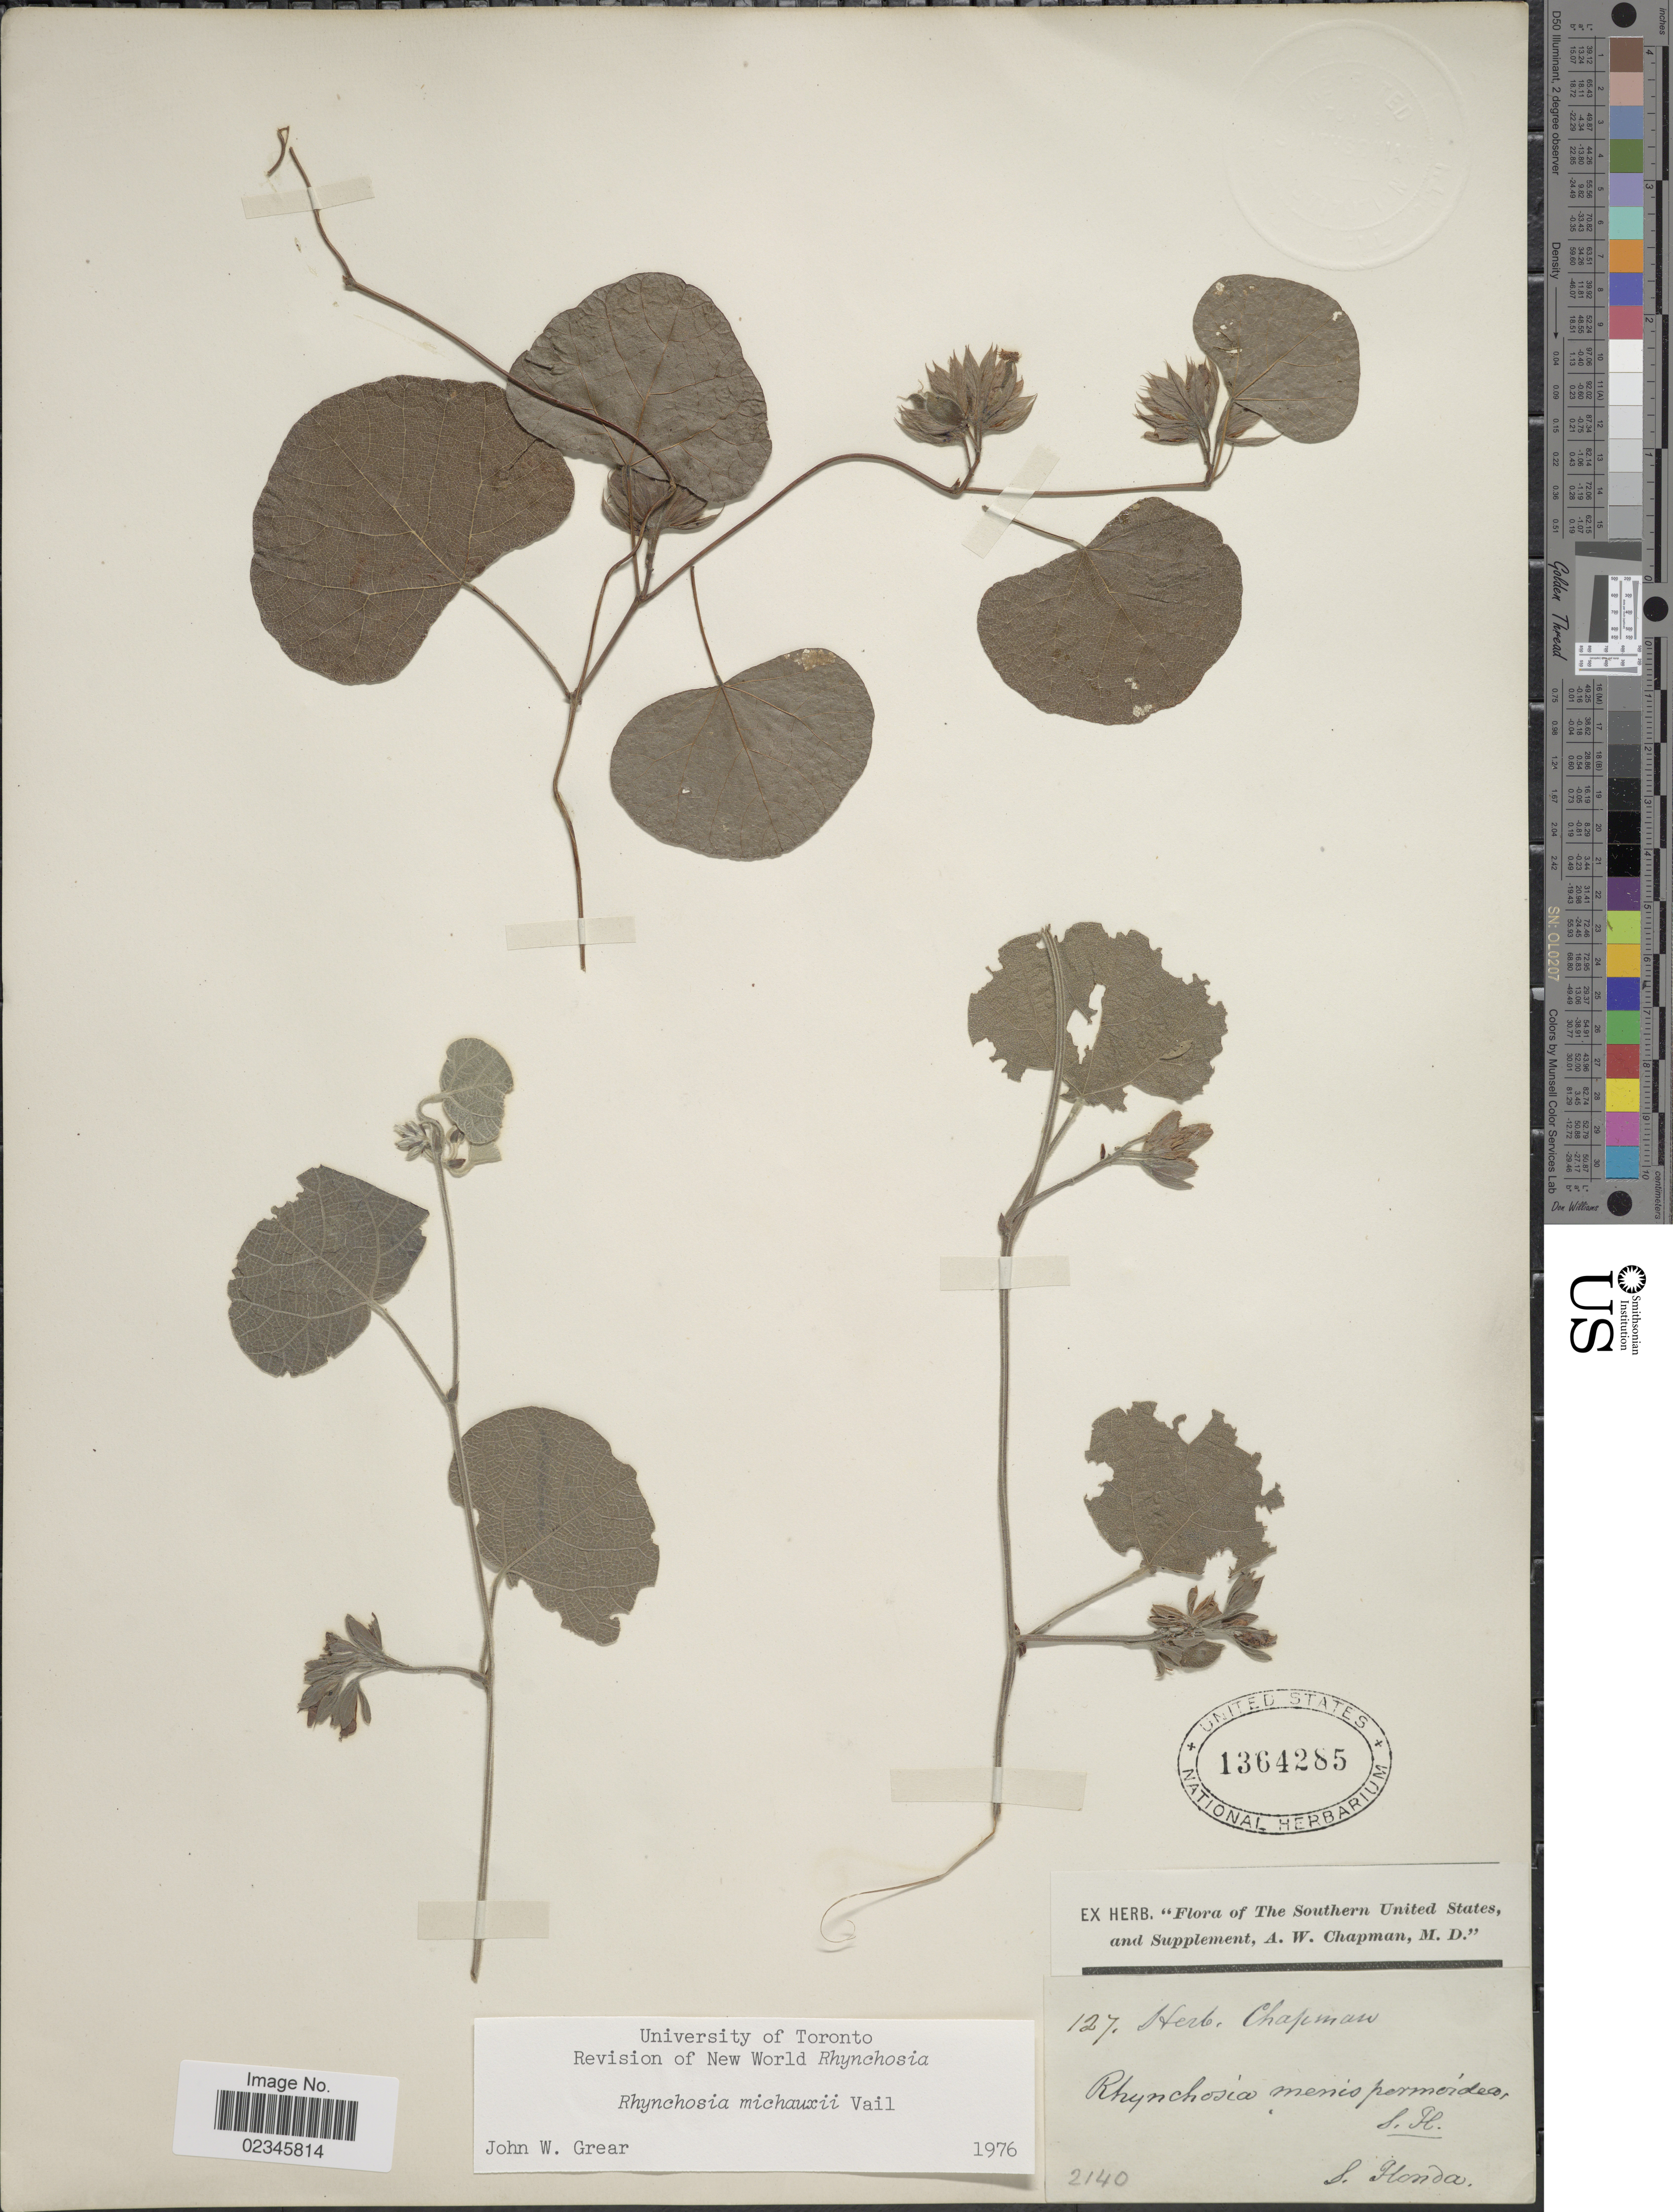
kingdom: Plantae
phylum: Tracheophyta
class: Magnoliopsida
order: Fabales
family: Fabaceae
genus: Rhynchosia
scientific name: Rhynchosia michauxii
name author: Vail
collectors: ex herb. A.W. Chapman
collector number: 127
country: United States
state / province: Florida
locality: The Southern United States, S. Florida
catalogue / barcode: US 1364285